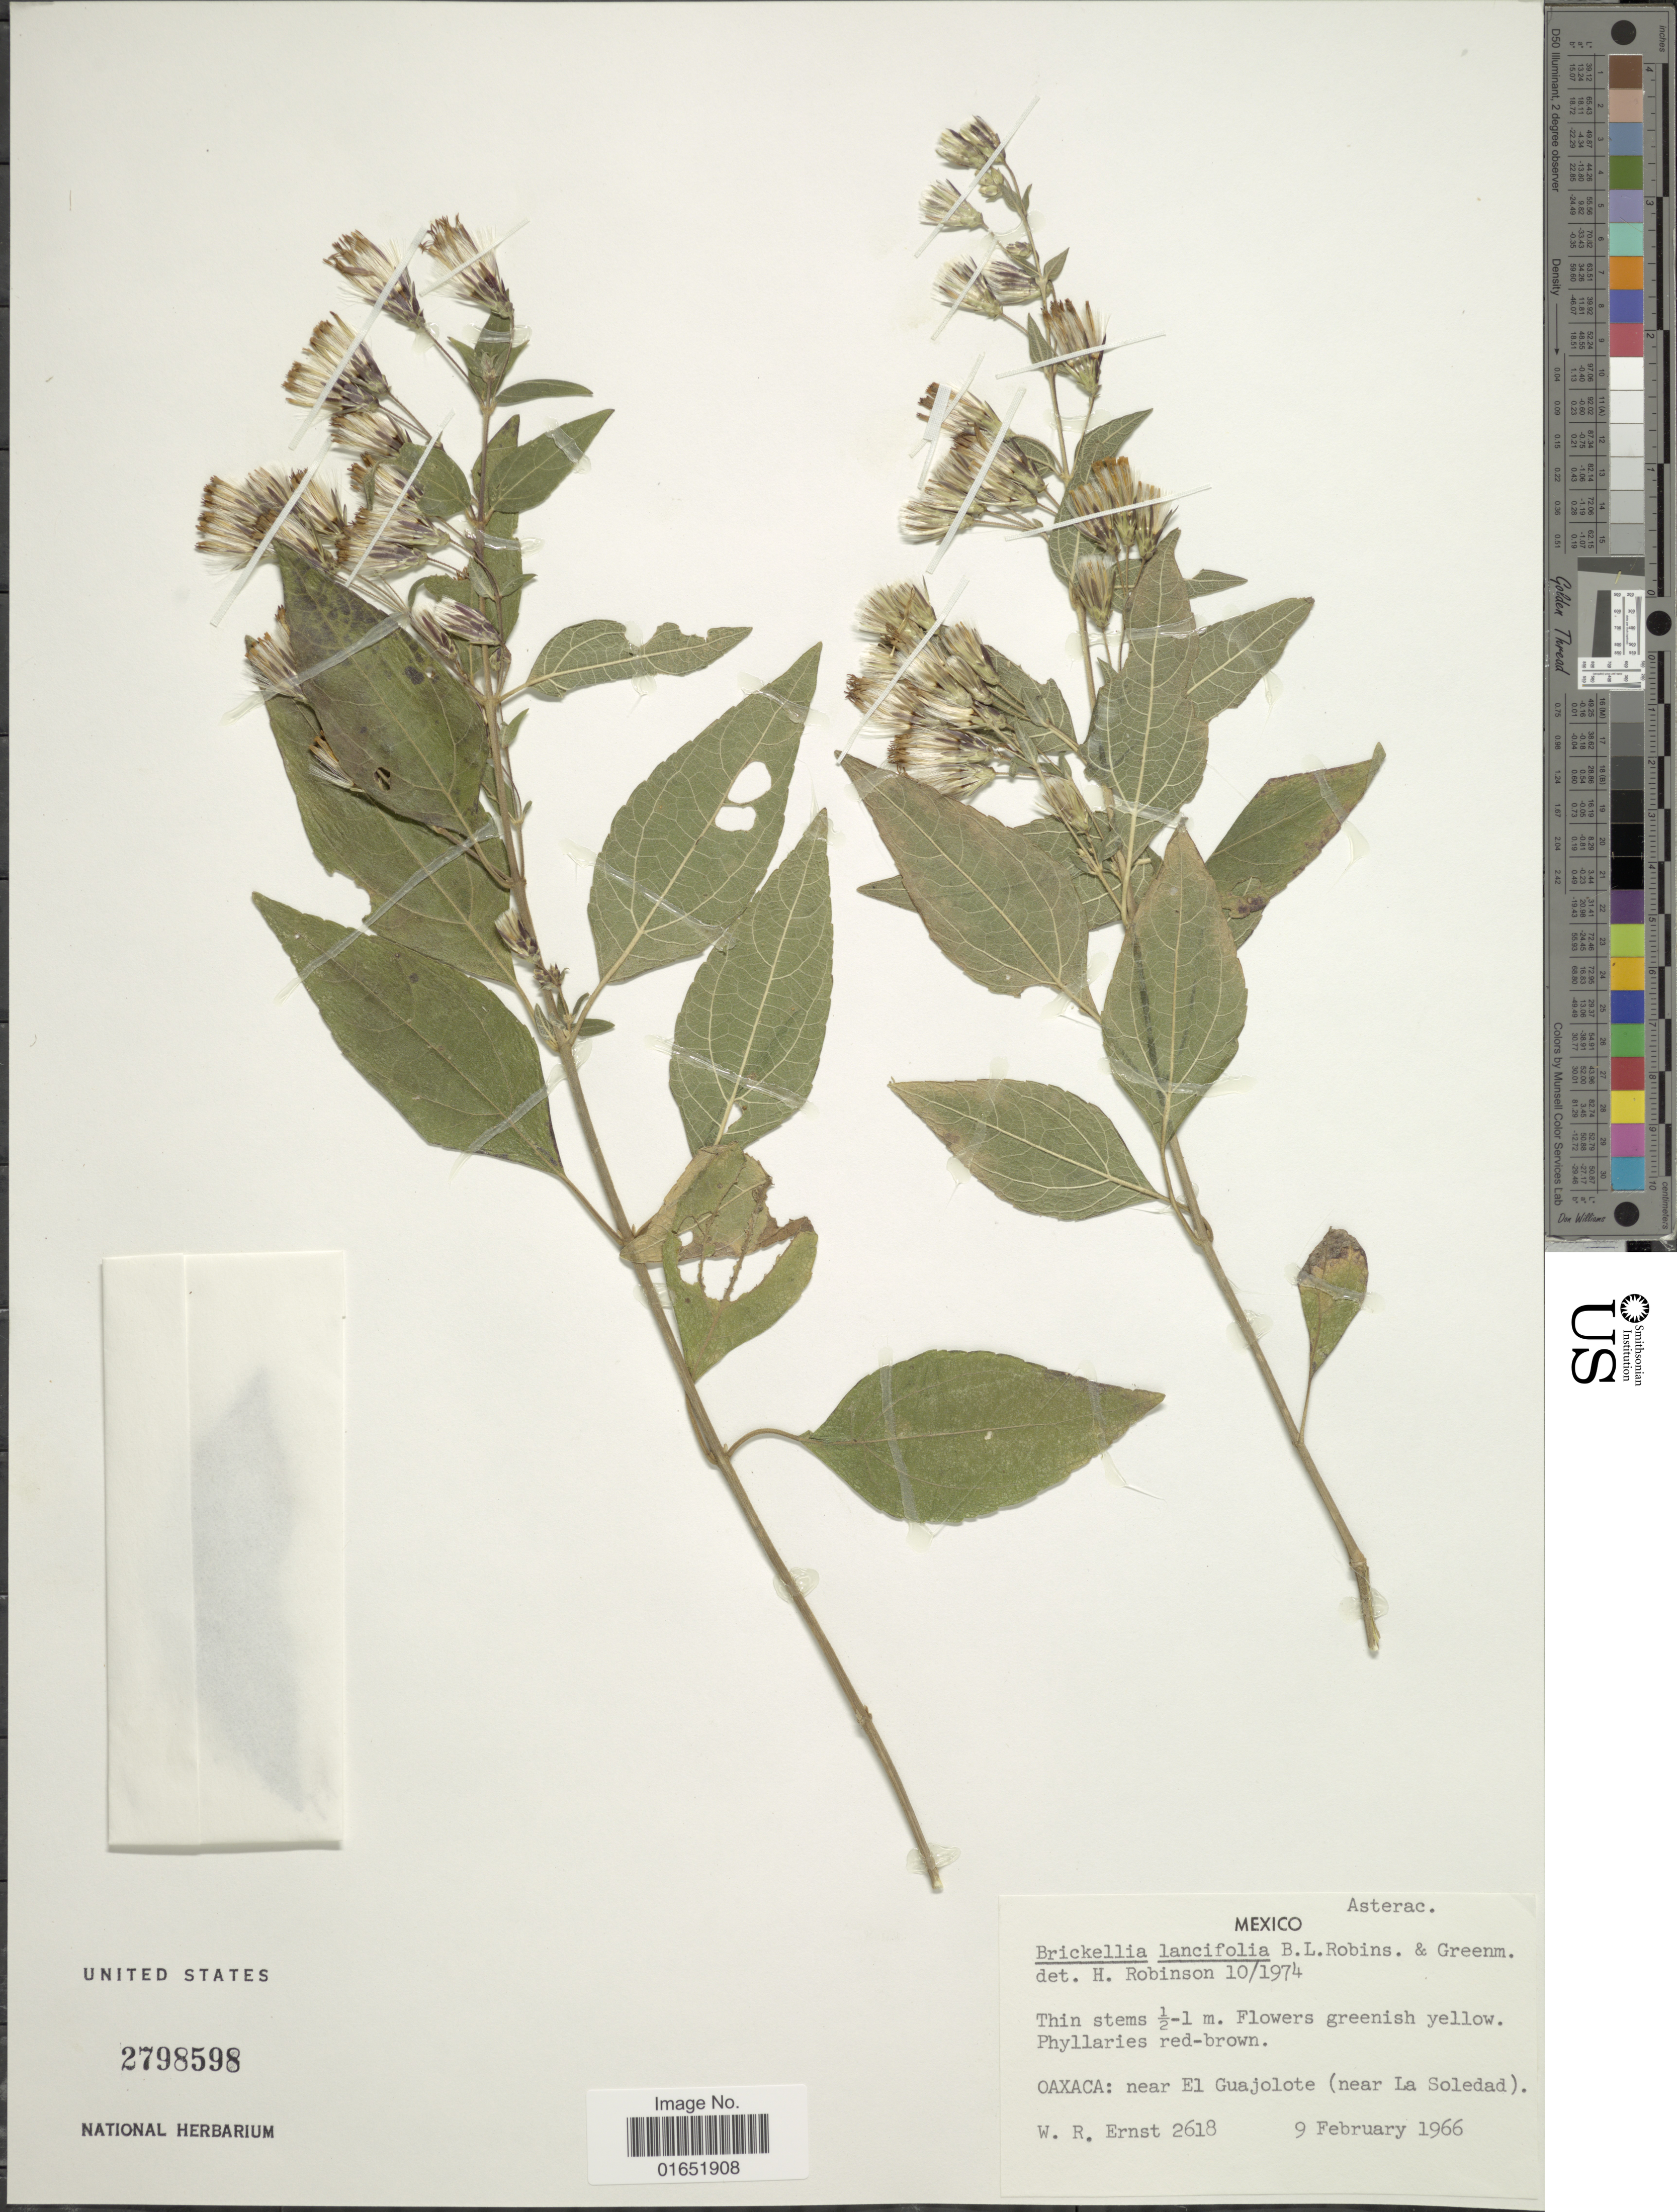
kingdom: Plantae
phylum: Tracheophyta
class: Magnoliopsida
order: Asterales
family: Asteraceae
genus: Brickellia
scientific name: Brickellia lancifolia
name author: B.L. Rob. & Greenm.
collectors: W. R. Ernst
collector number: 2618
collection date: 1966-02-09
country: Mexico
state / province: Oaxaca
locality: Near El Guajolote (near La Soledad)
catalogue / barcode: US 2798598